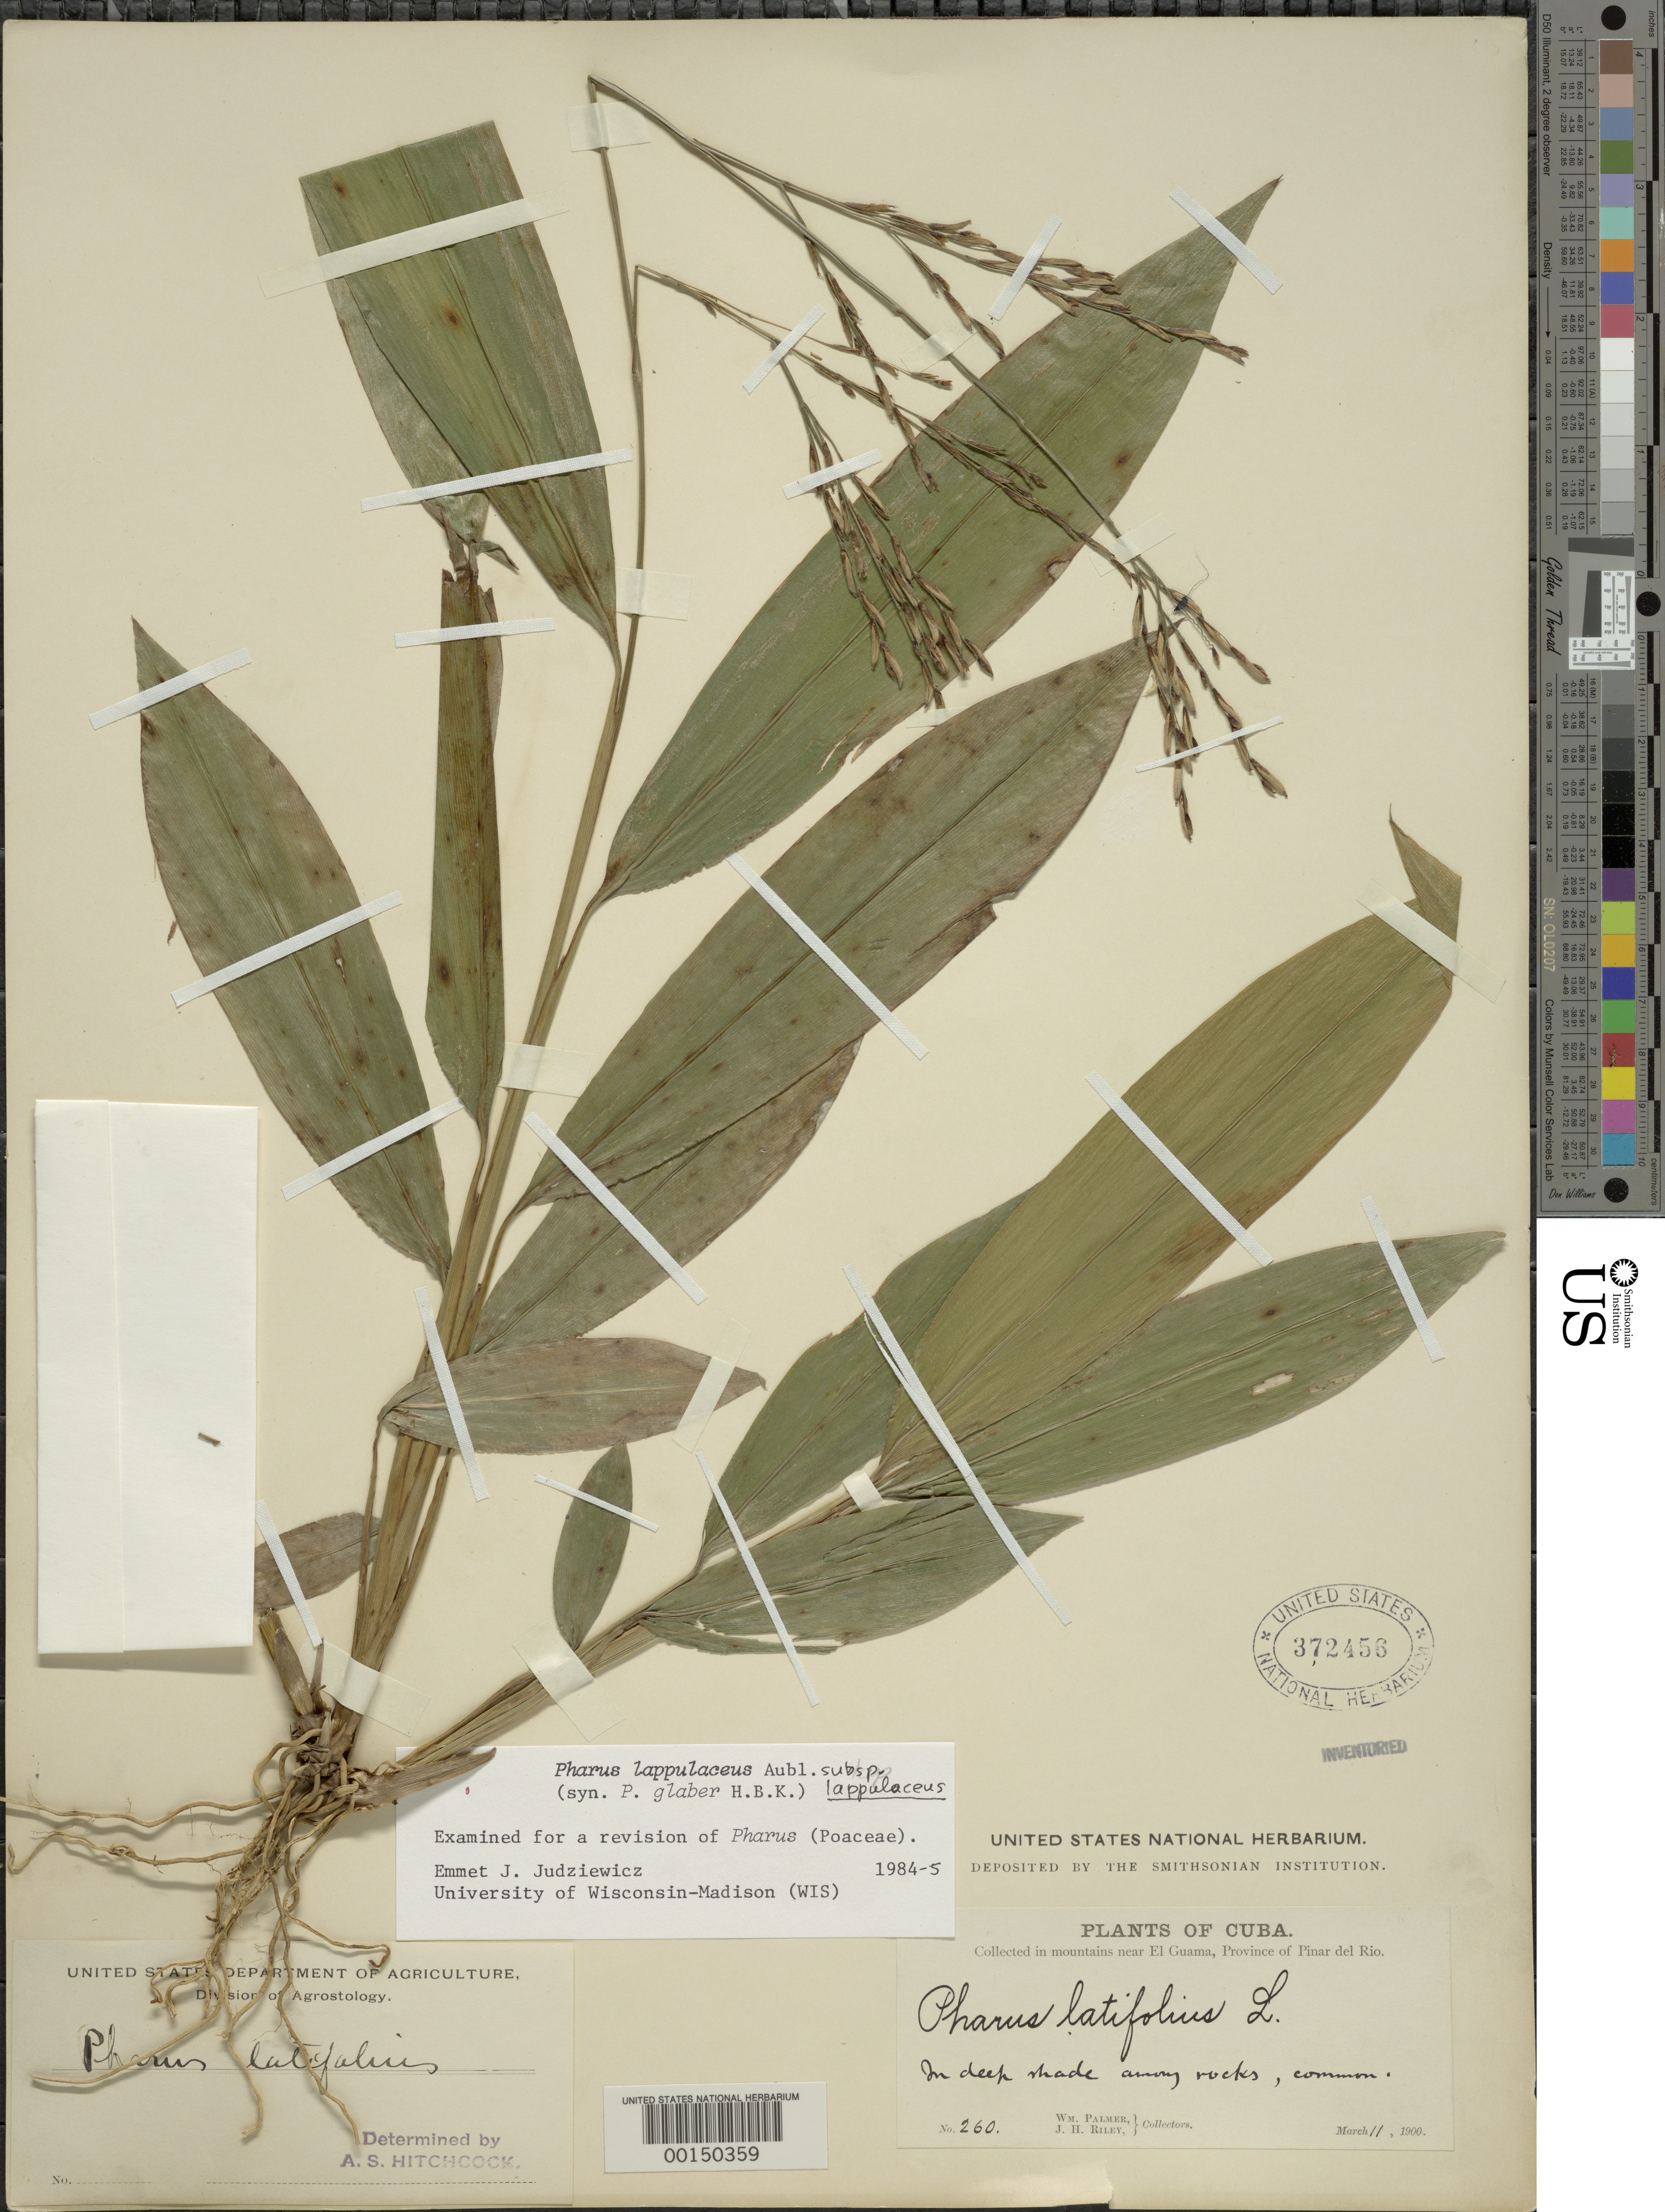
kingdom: Plantae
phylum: Tracheophyta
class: Liliopsida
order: Poales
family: Poaceae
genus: Pharus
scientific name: Pharus lappulaceus subsp. lappulaceus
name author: Aubl.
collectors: W. Palmer & J. H. Riley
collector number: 260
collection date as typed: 11 Mar 1900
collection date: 1900-03-11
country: Cuba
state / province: Pinar del Río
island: Greater Antilles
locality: El guama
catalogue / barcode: US 372456